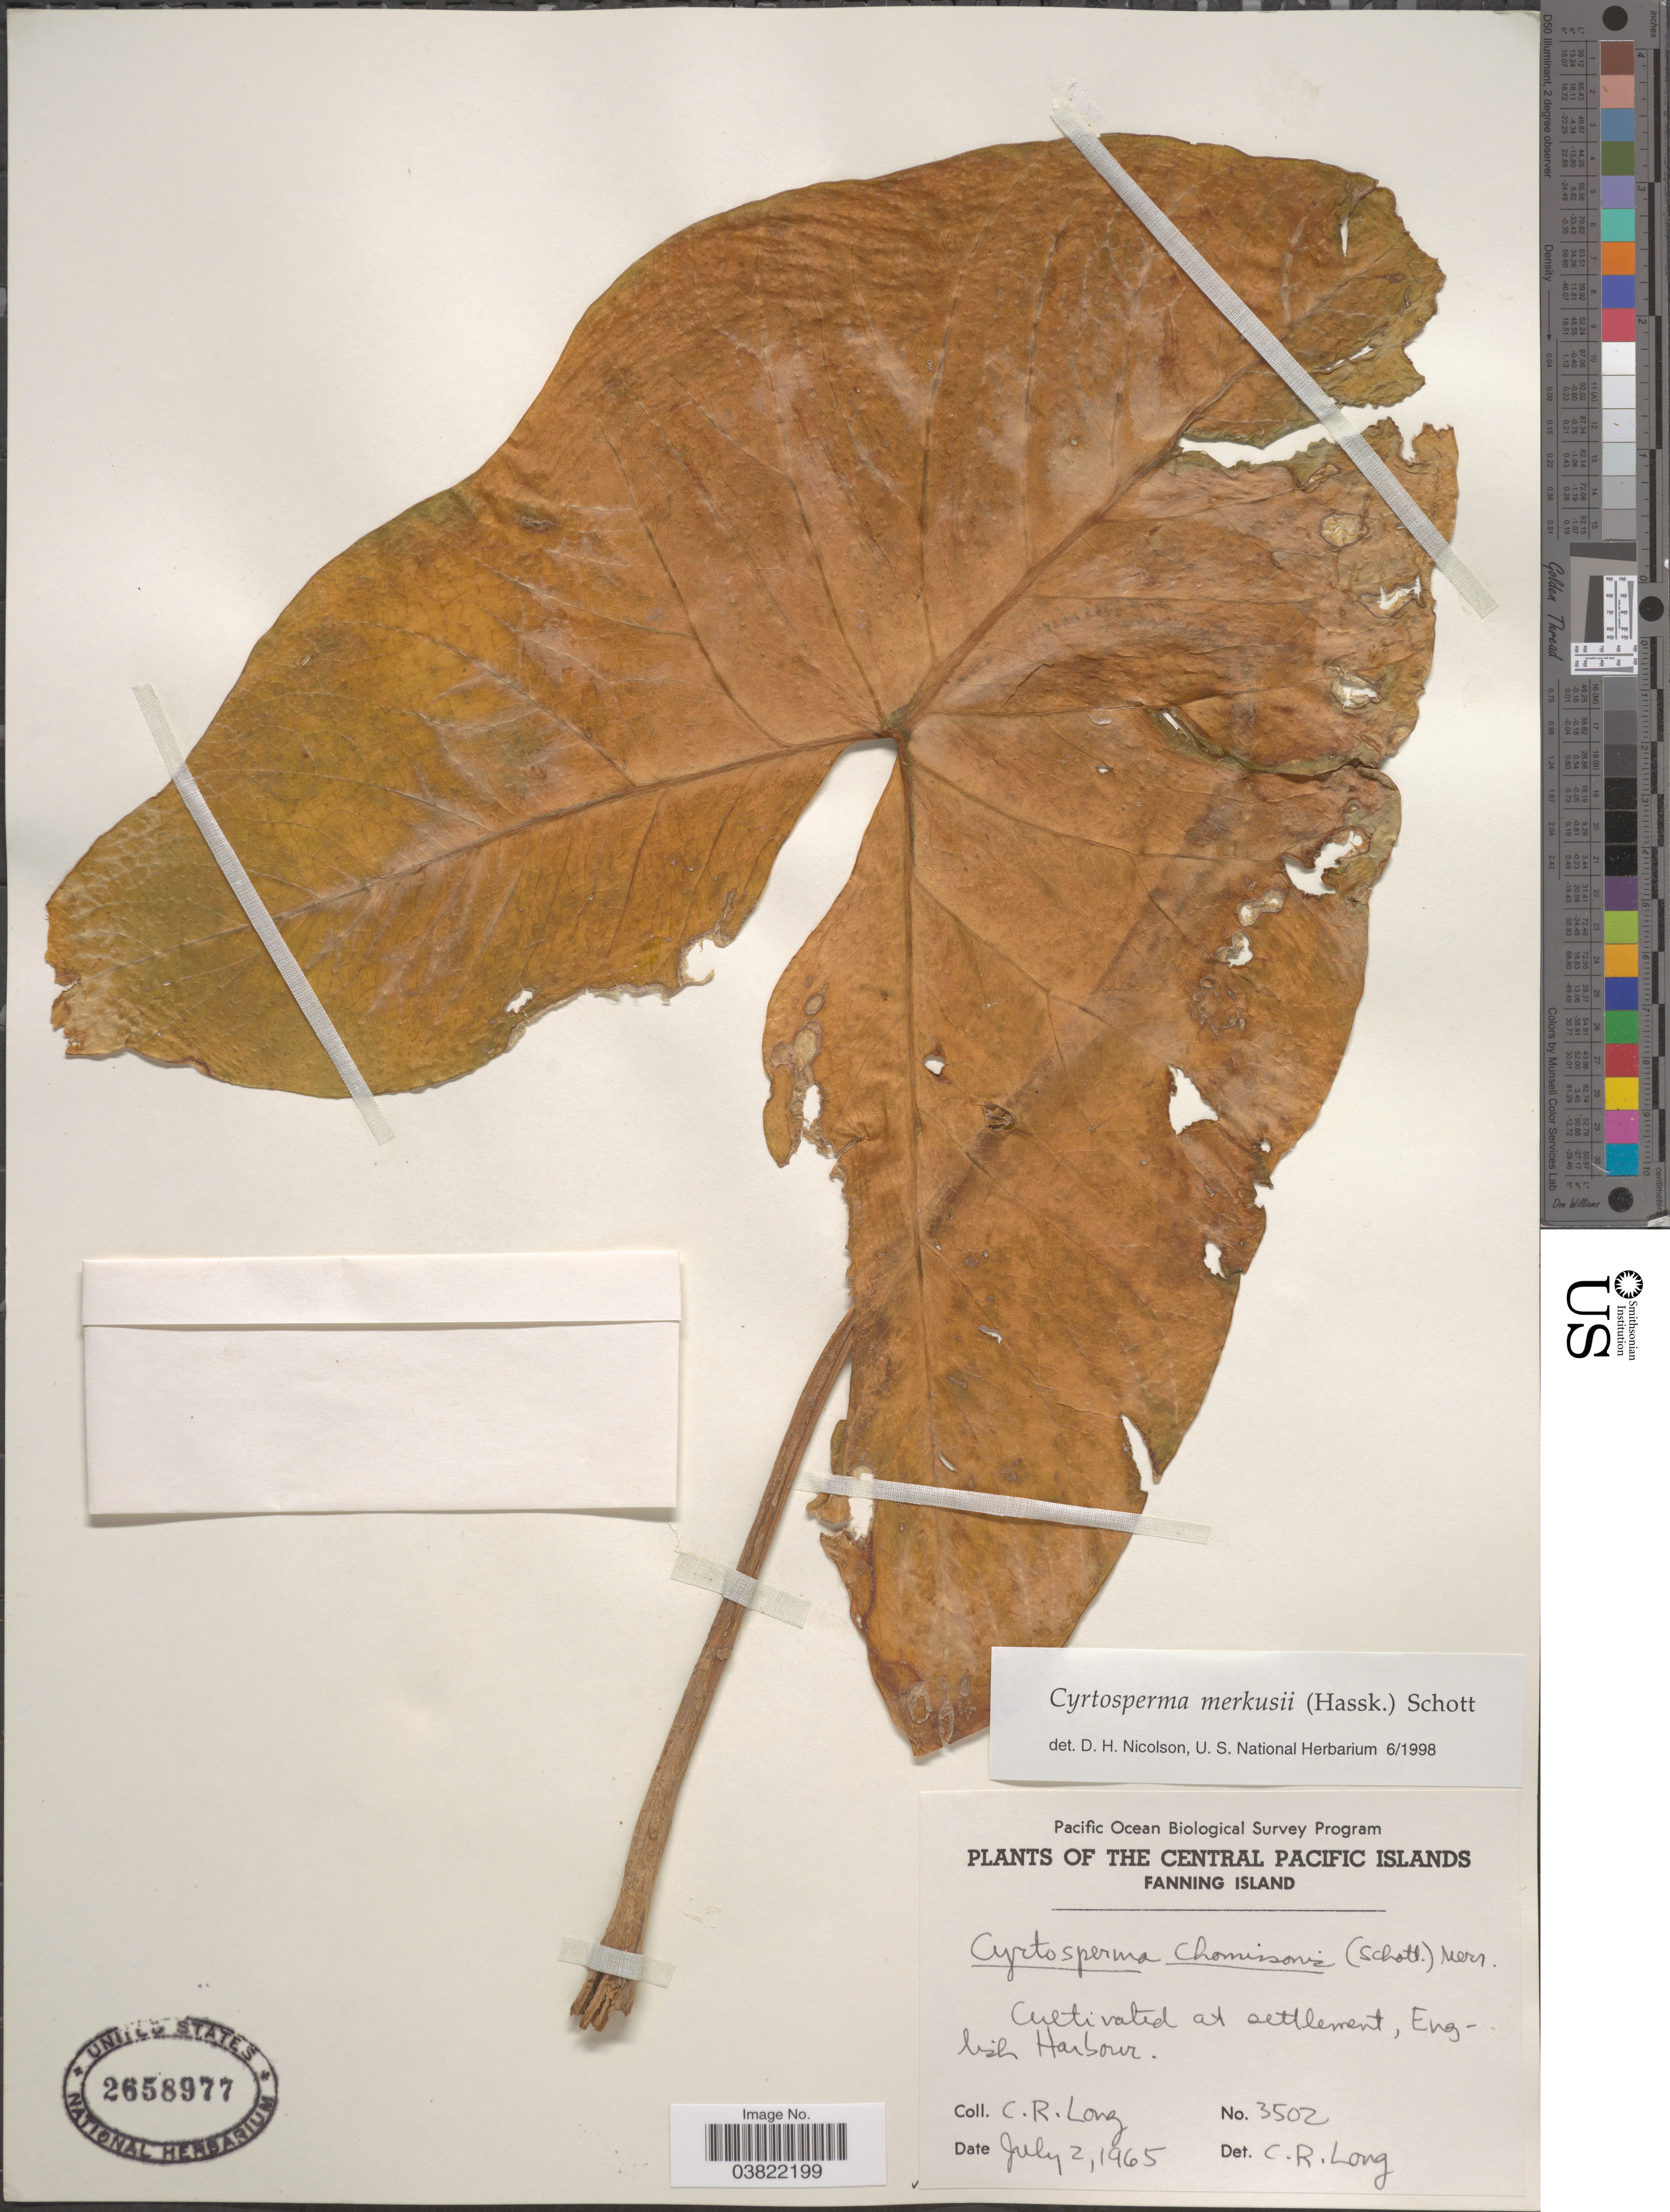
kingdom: Plantae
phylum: Tracheophyta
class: Liliopsida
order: Alismatales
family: Araceae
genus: Cyrtosperma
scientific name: Cyrtosperma merkusii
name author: (Hassk.) Schott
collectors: C. R. Long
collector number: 3502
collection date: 1965-07-02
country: Kiribati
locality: The Central Pacific Islands. Fanning Island. English Harbour.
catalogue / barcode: US 2658977